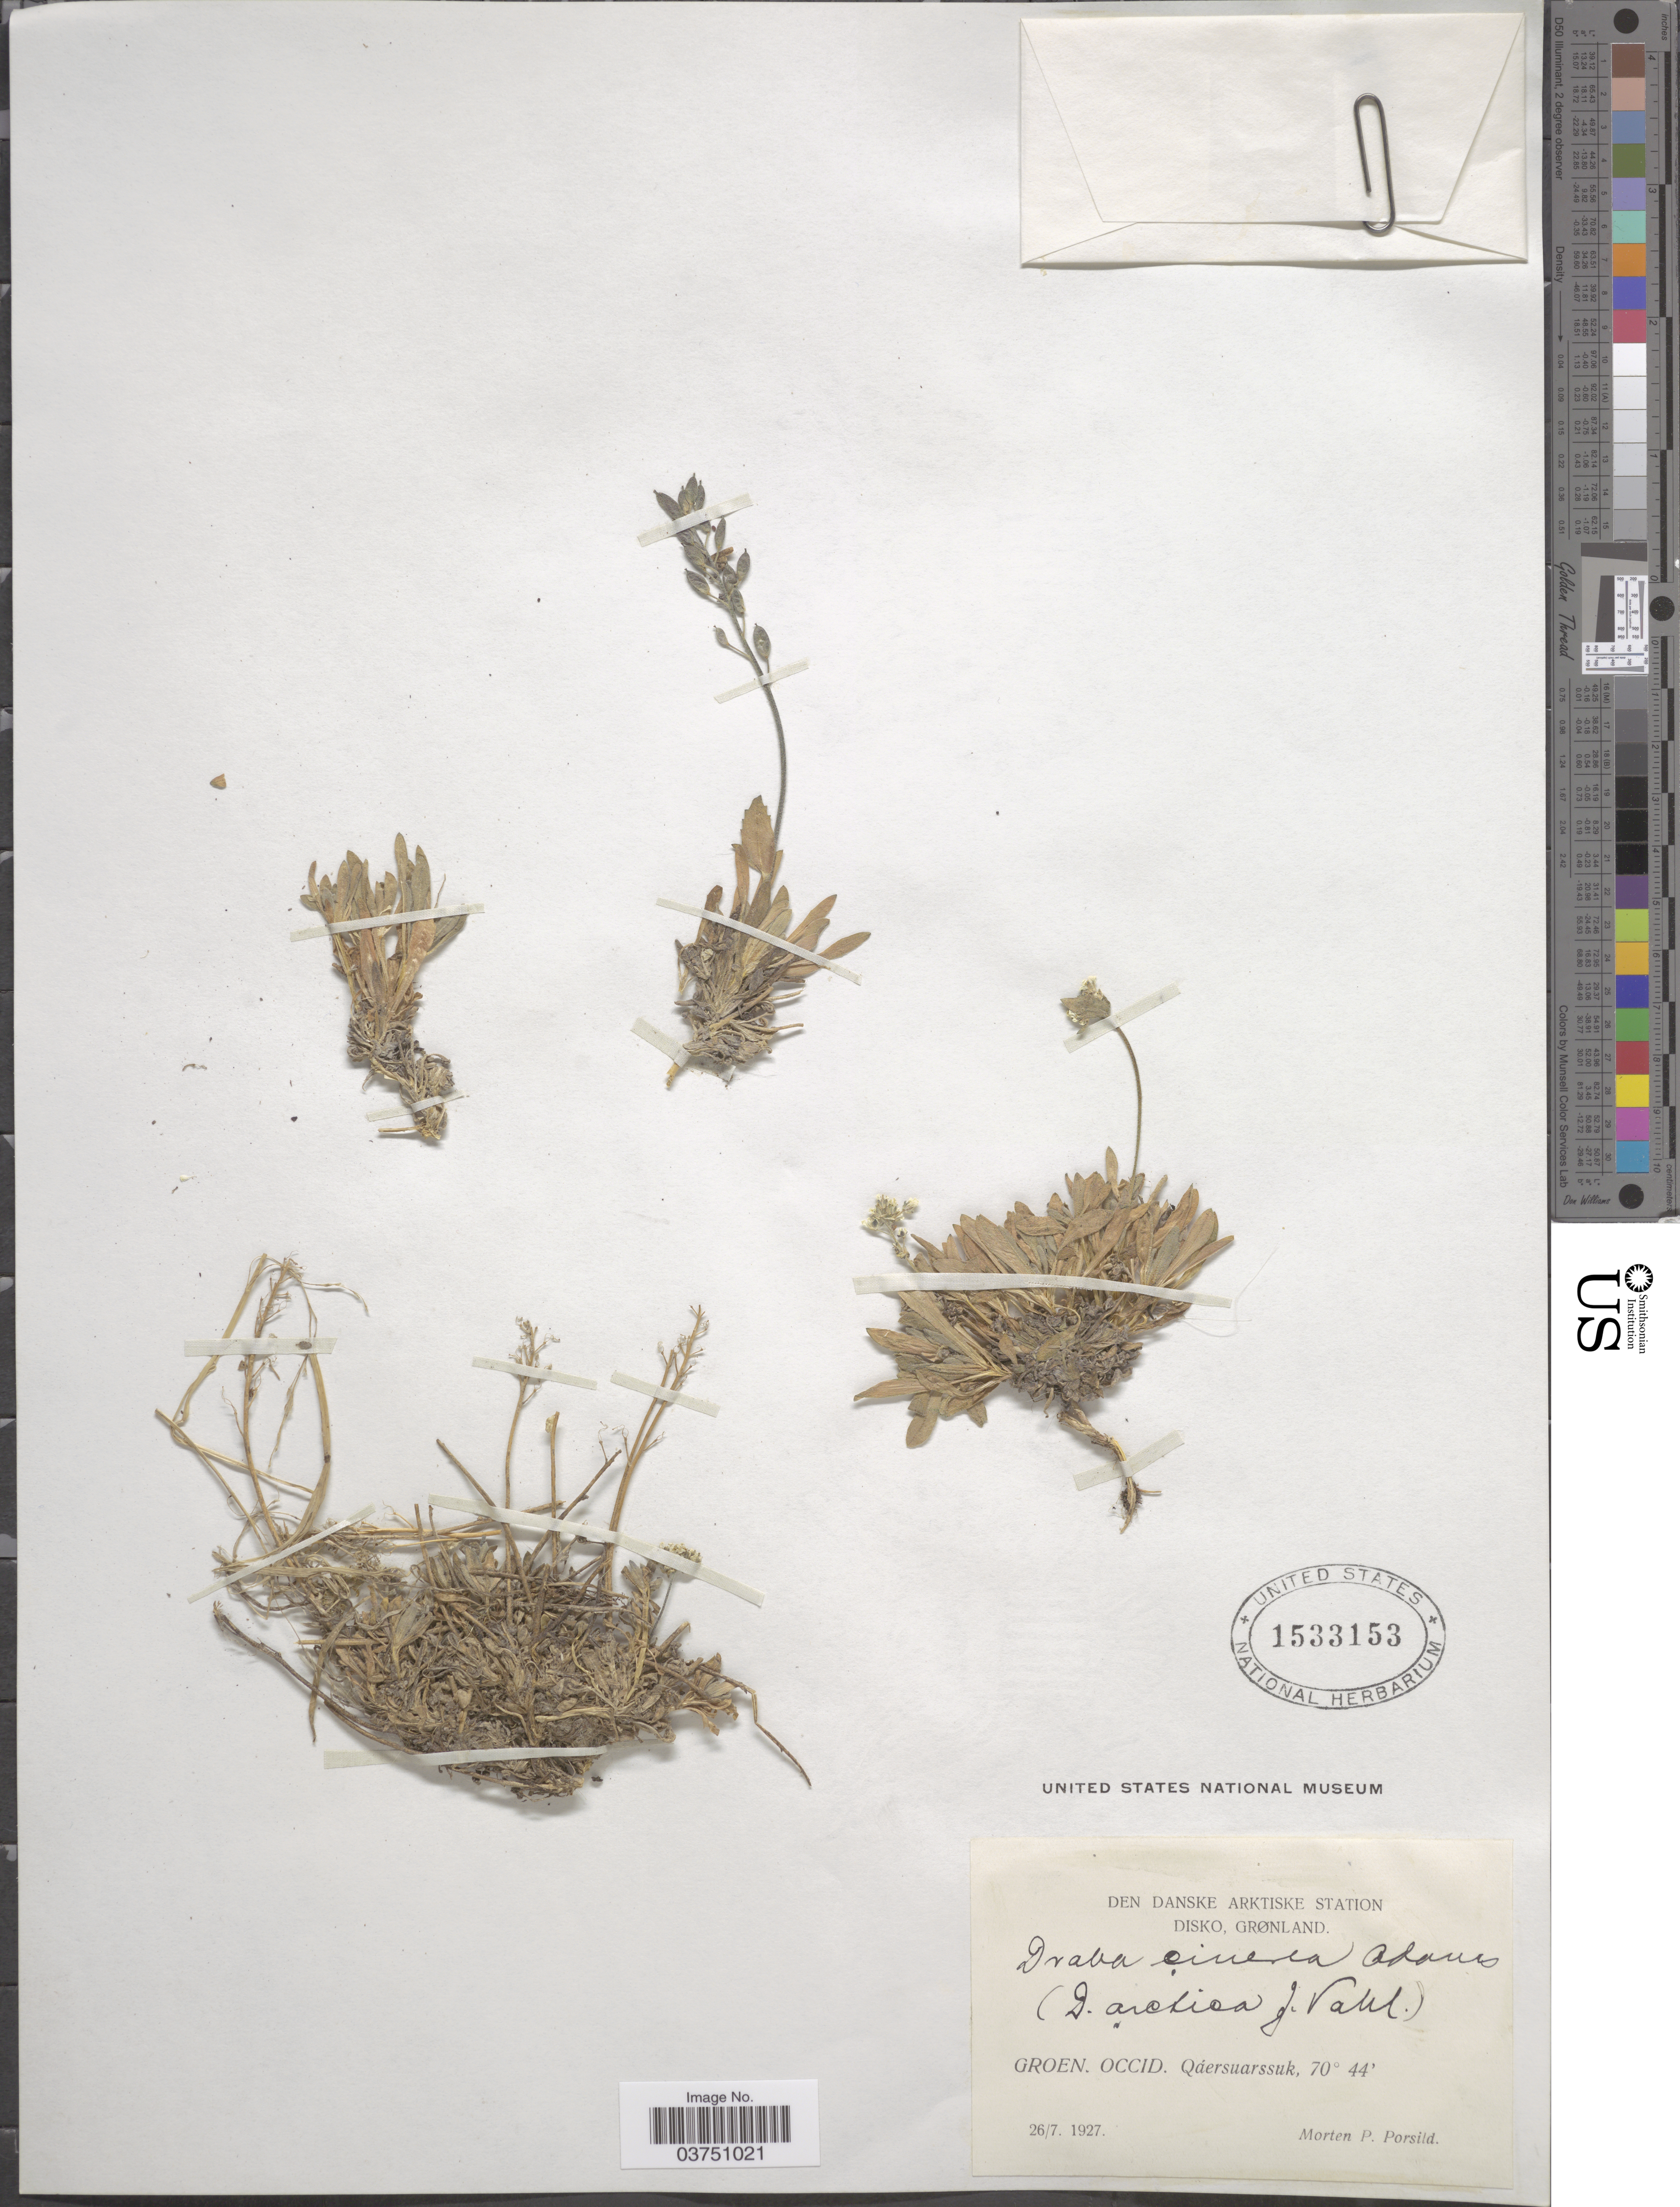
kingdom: Plantae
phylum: Tracheophyta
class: Magnoliopsida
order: Brassicales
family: Brassicaceae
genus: Draba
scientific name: Draba cinerea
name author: Adams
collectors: M. P. Porsild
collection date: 1927-07-26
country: Greenland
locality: Den Danske Arktiske Station. Disko, Grønland. Groen. Occid. Qáersuarssuk.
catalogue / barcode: US 1533153